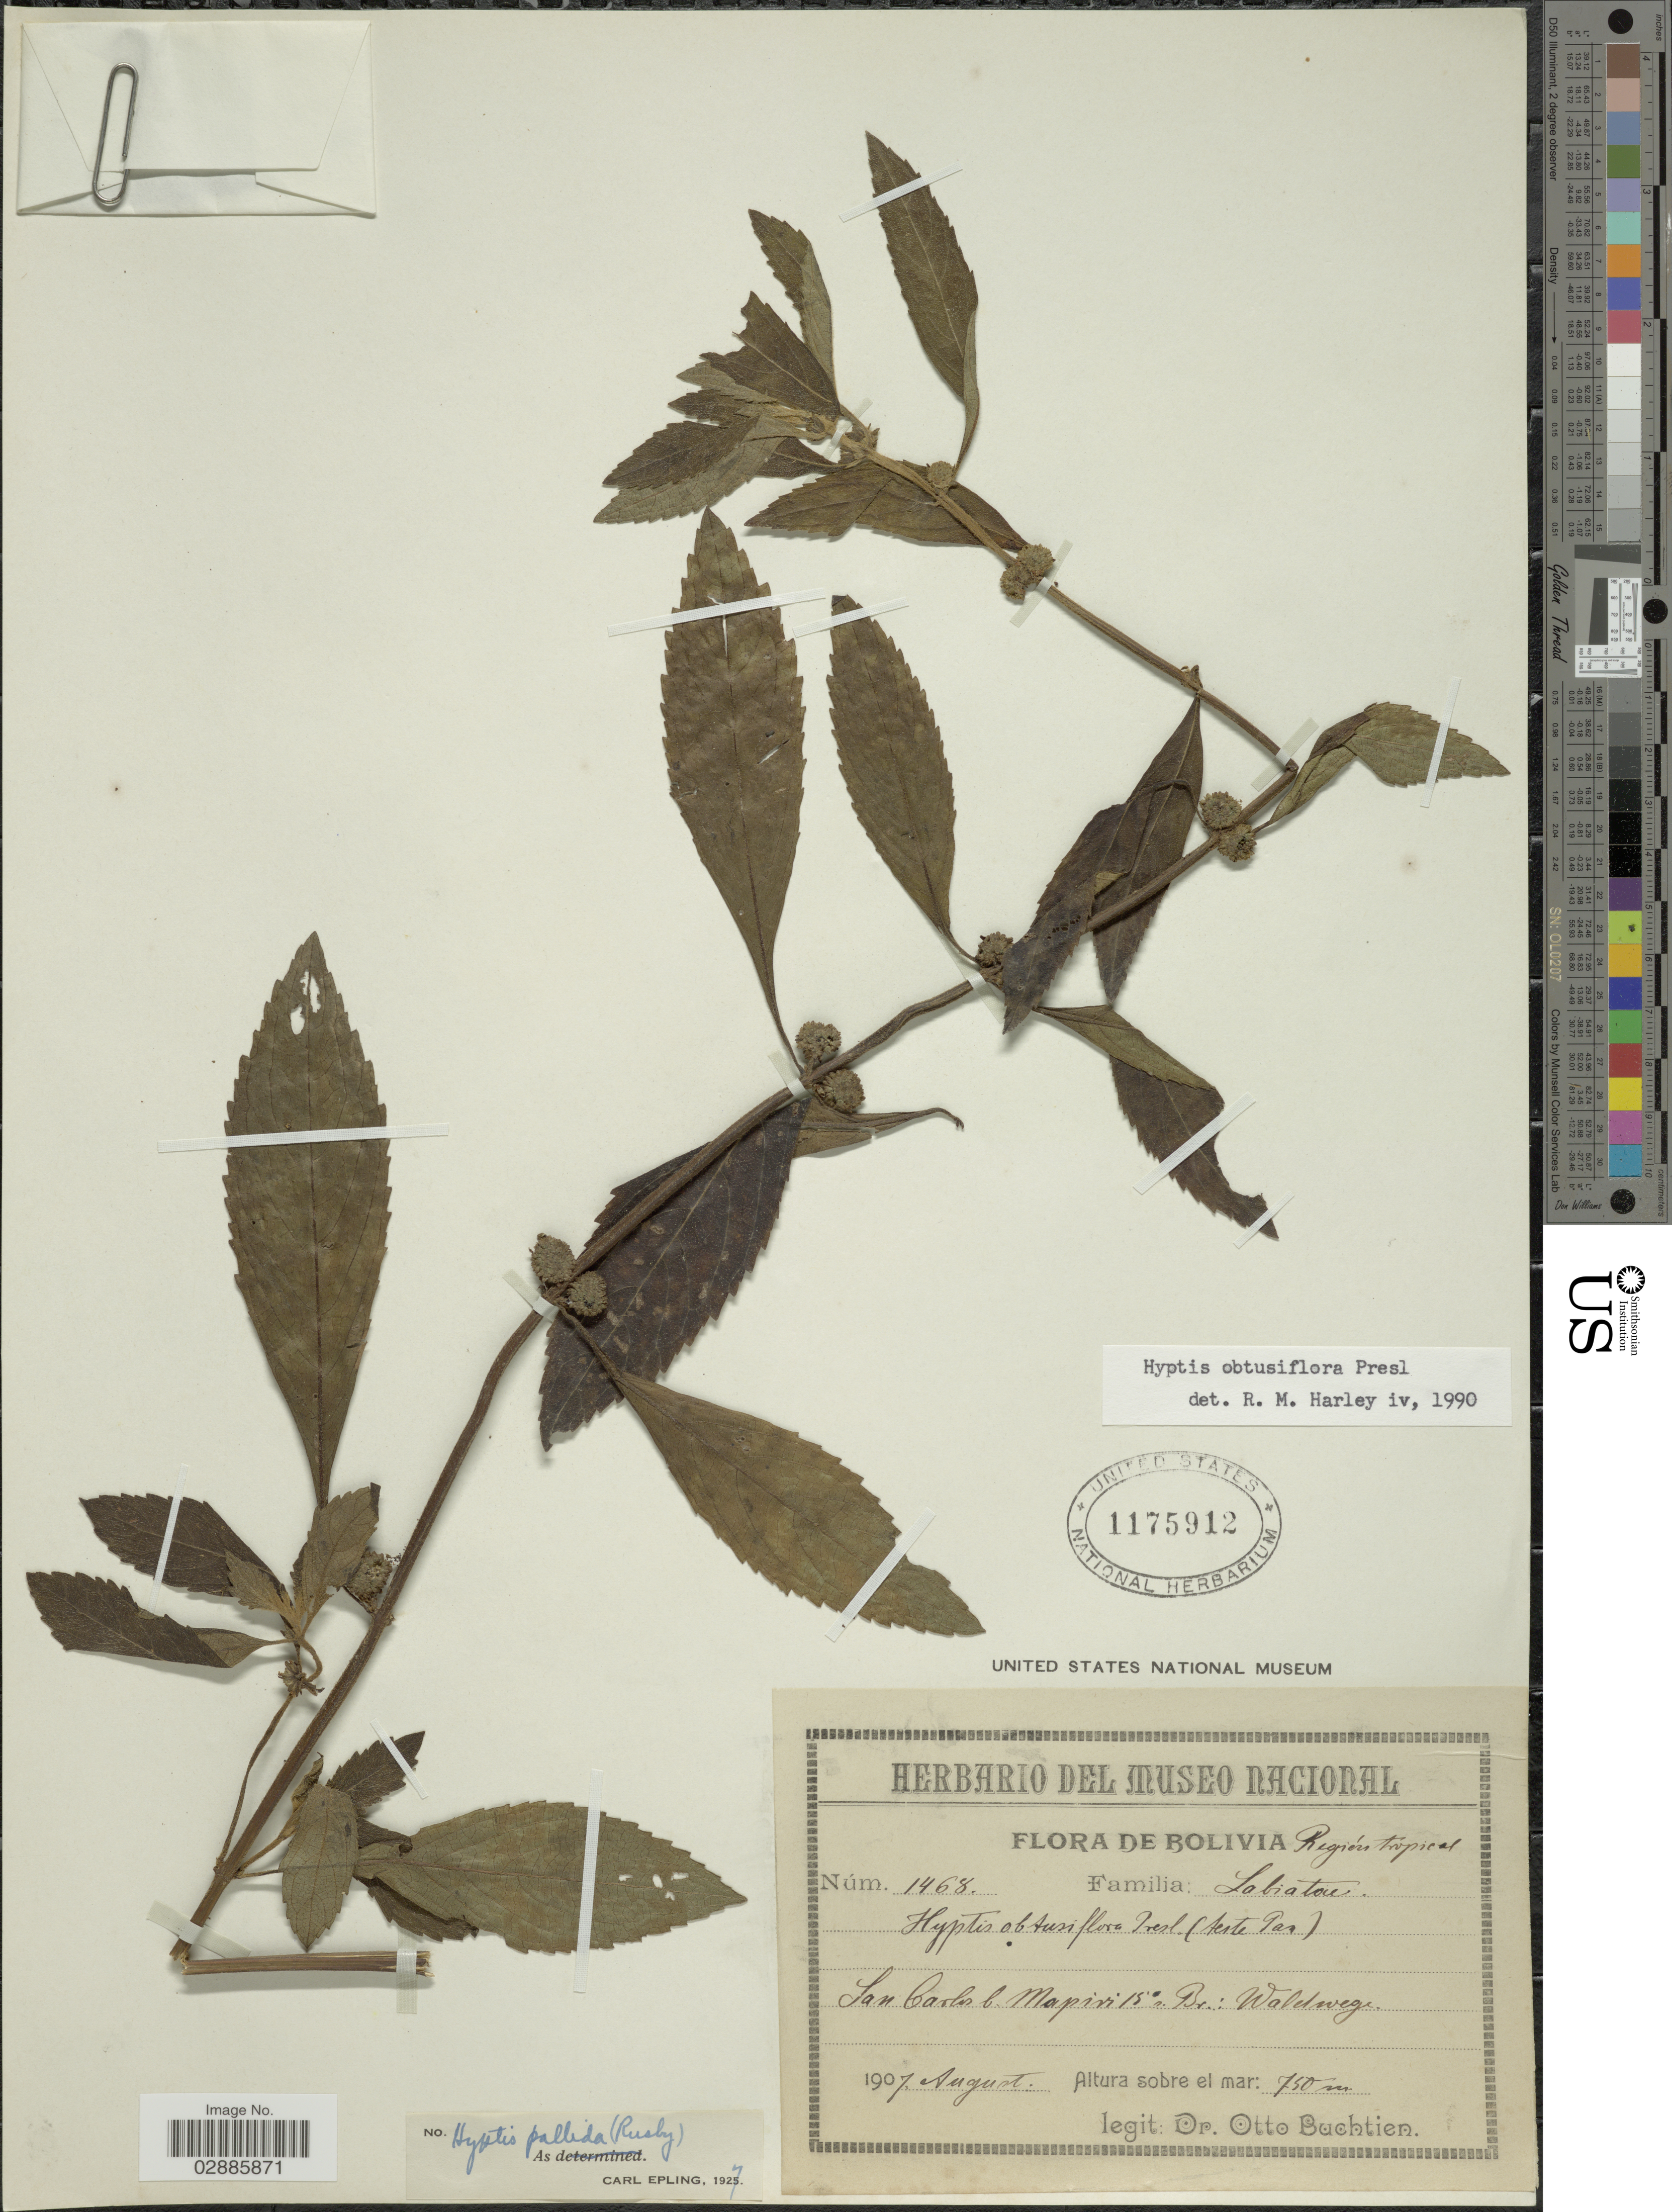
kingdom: Plantae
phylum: Tracheophyta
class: Magnoliopsida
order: Lamiales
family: Lamiaceae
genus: Hyptis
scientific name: Hyptis obtusiflora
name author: C. Presl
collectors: O. Buchtien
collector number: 1468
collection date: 1907-08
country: Bolivia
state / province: La Paz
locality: Región tropical. San Carlos b. Mapiri 15° n Br.: Waldwege.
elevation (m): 750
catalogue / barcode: US 1175912